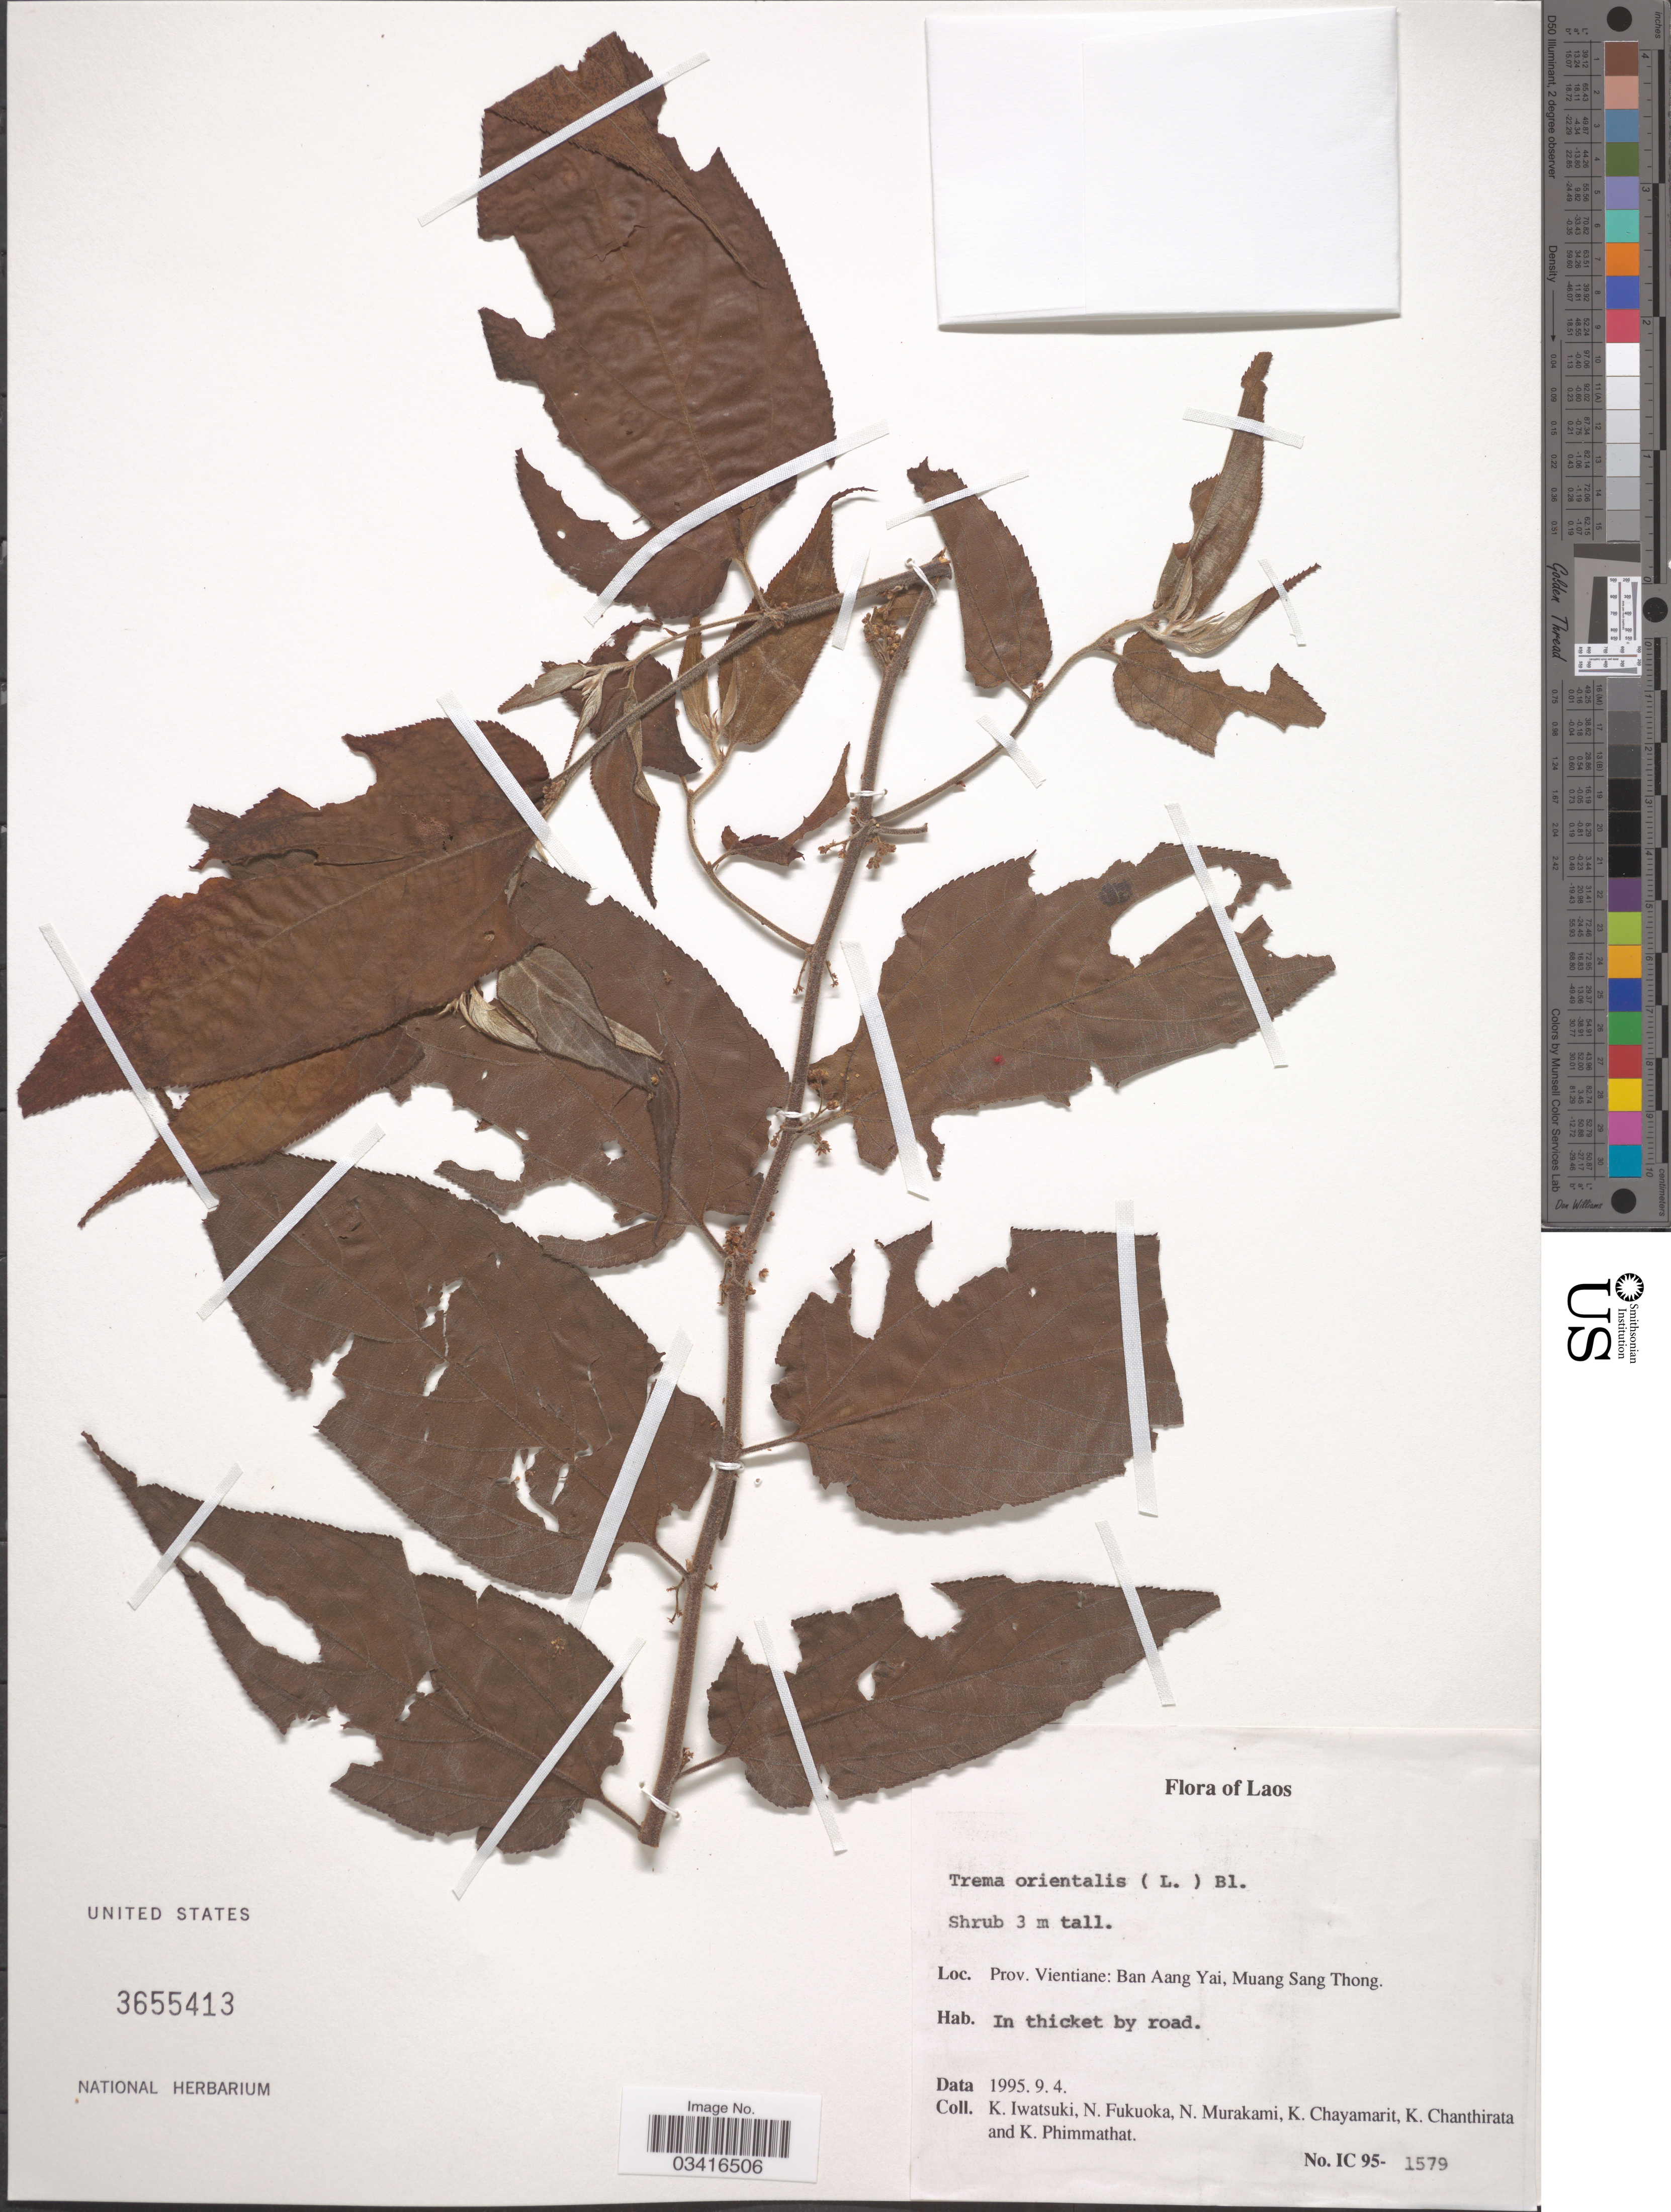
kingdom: Plantae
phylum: Tracheophyta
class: Magnoliopsida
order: Rosales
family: Cannabaceae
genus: Trema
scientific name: Trema orientale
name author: (L.) Blume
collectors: K. Iwatsuki, N. Fukuoka, N. Murakami, K. Chayamarit & et al.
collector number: IC 95-1579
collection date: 1995-04-09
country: Laos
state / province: Viangchan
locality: Prov. Vientiane: Ban Aang Yai, Muang Sang Thong.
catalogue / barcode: US 3655413